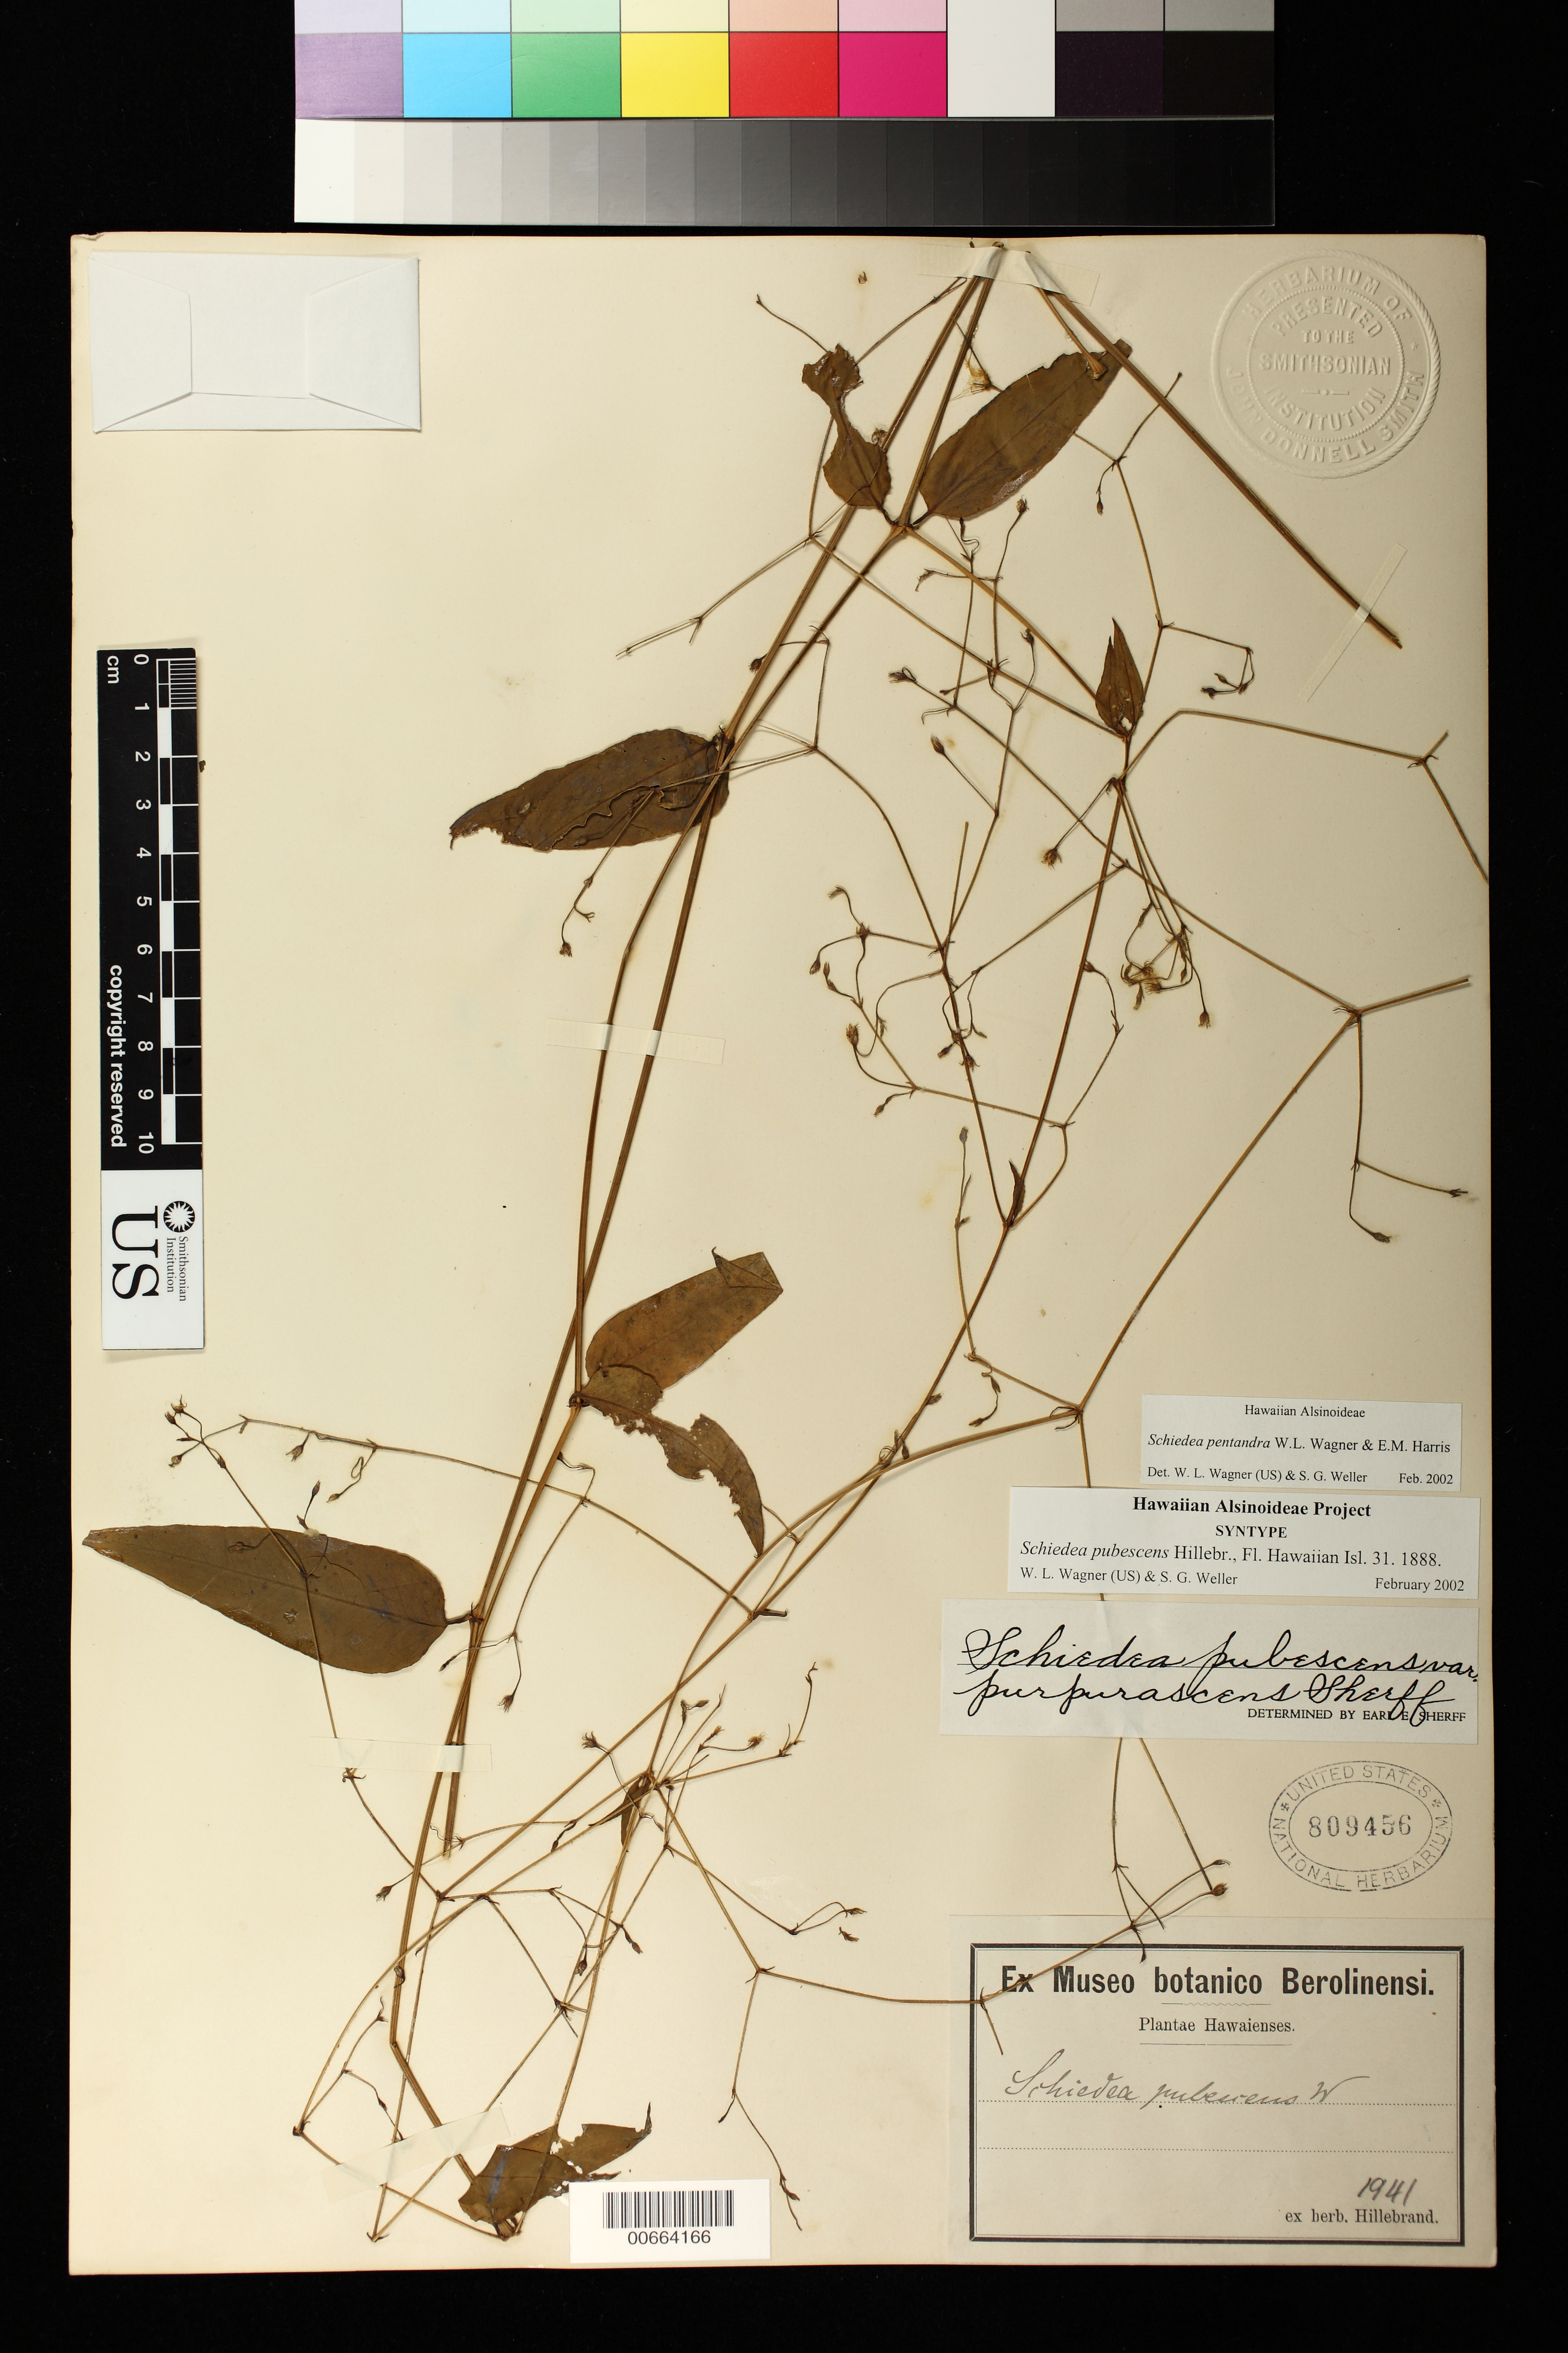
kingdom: Plantae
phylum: Tracheophyta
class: Magnoliopsida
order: Caryophyllales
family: Caryophyllaceae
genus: Schiedea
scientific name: Schiedea pubescens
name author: Hillebr.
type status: Syntype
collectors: W. Hillebrand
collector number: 1941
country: United States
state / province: Hawaii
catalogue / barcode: US 809456